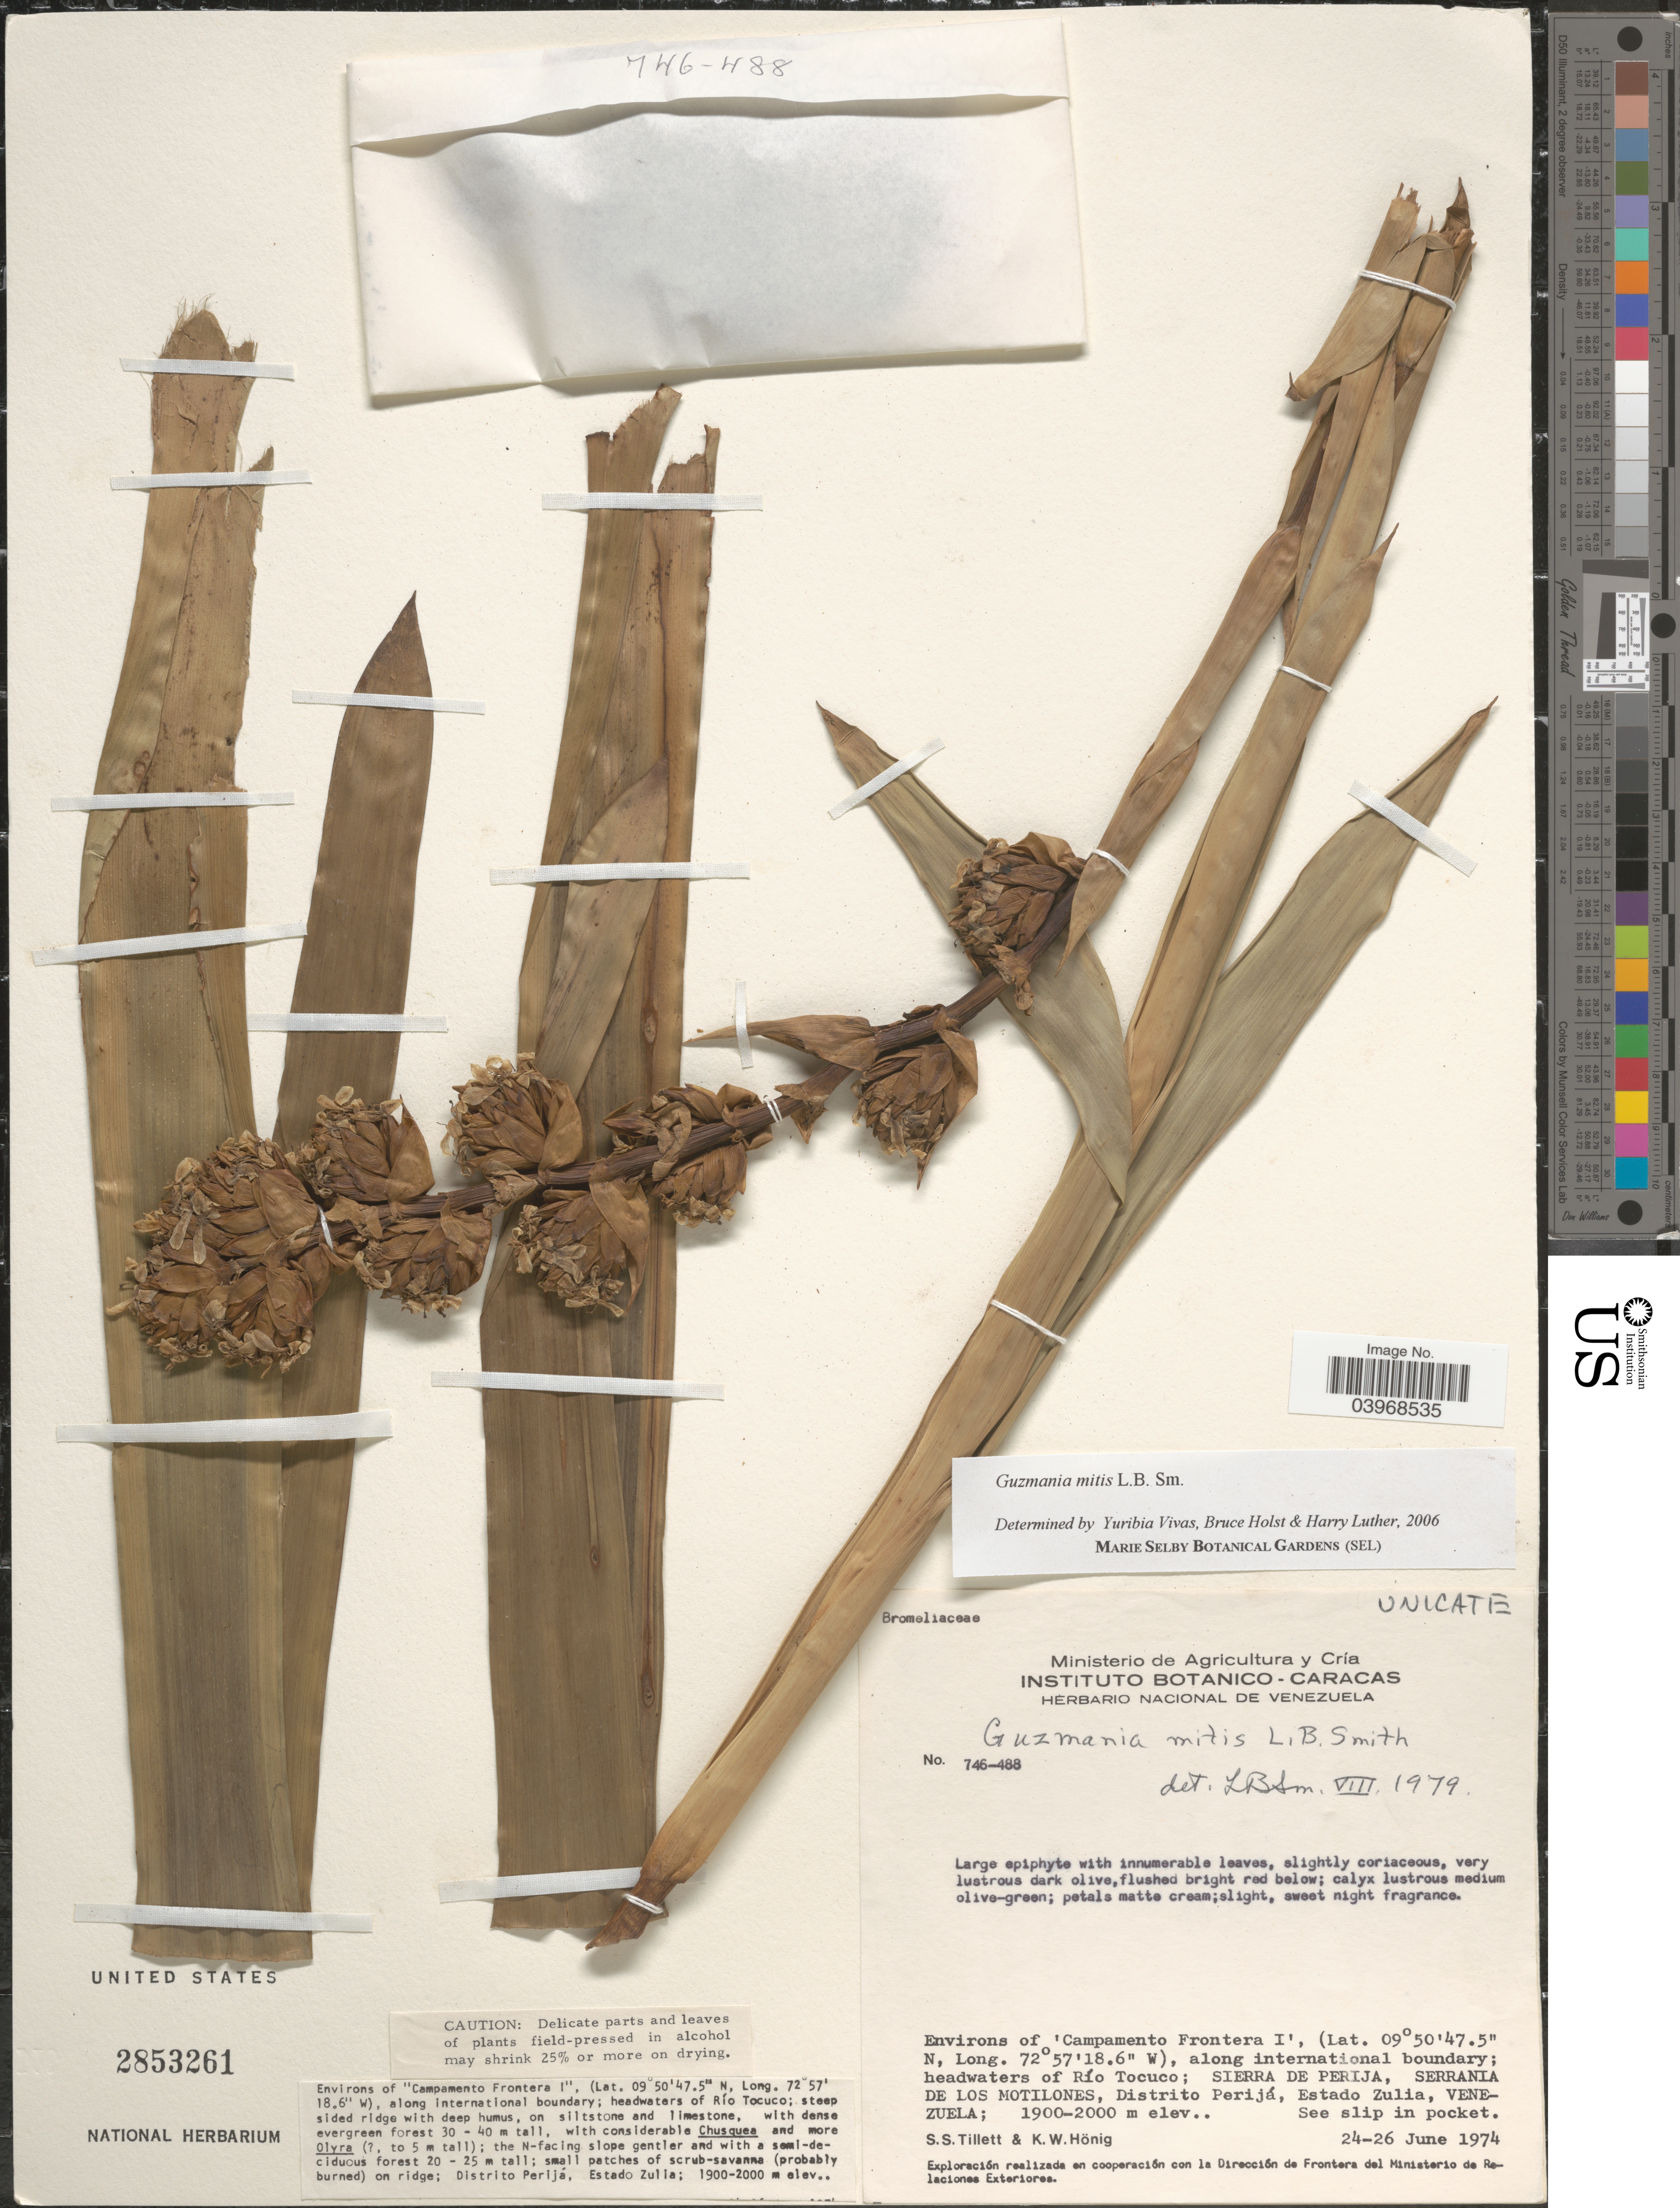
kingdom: Plantae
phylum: Tracheophyta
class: Liliopsida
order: Poales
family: Bromeliaceae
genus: Guzmania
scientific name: Guzmania mitis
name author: L.B. Sm.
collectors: S. S. Tillett & K. Hönig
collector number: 746-488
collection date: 1974-06-24/1974-06-26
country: Venezuela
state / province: Zulia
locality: Environs of 'Campamento Frontera I', along international boundary; headwaters of Río Tocuco; Sierra de Perija, Serrania De Los Motilones, Distrito Perijá.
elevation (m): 1900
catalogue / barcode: US 2853261